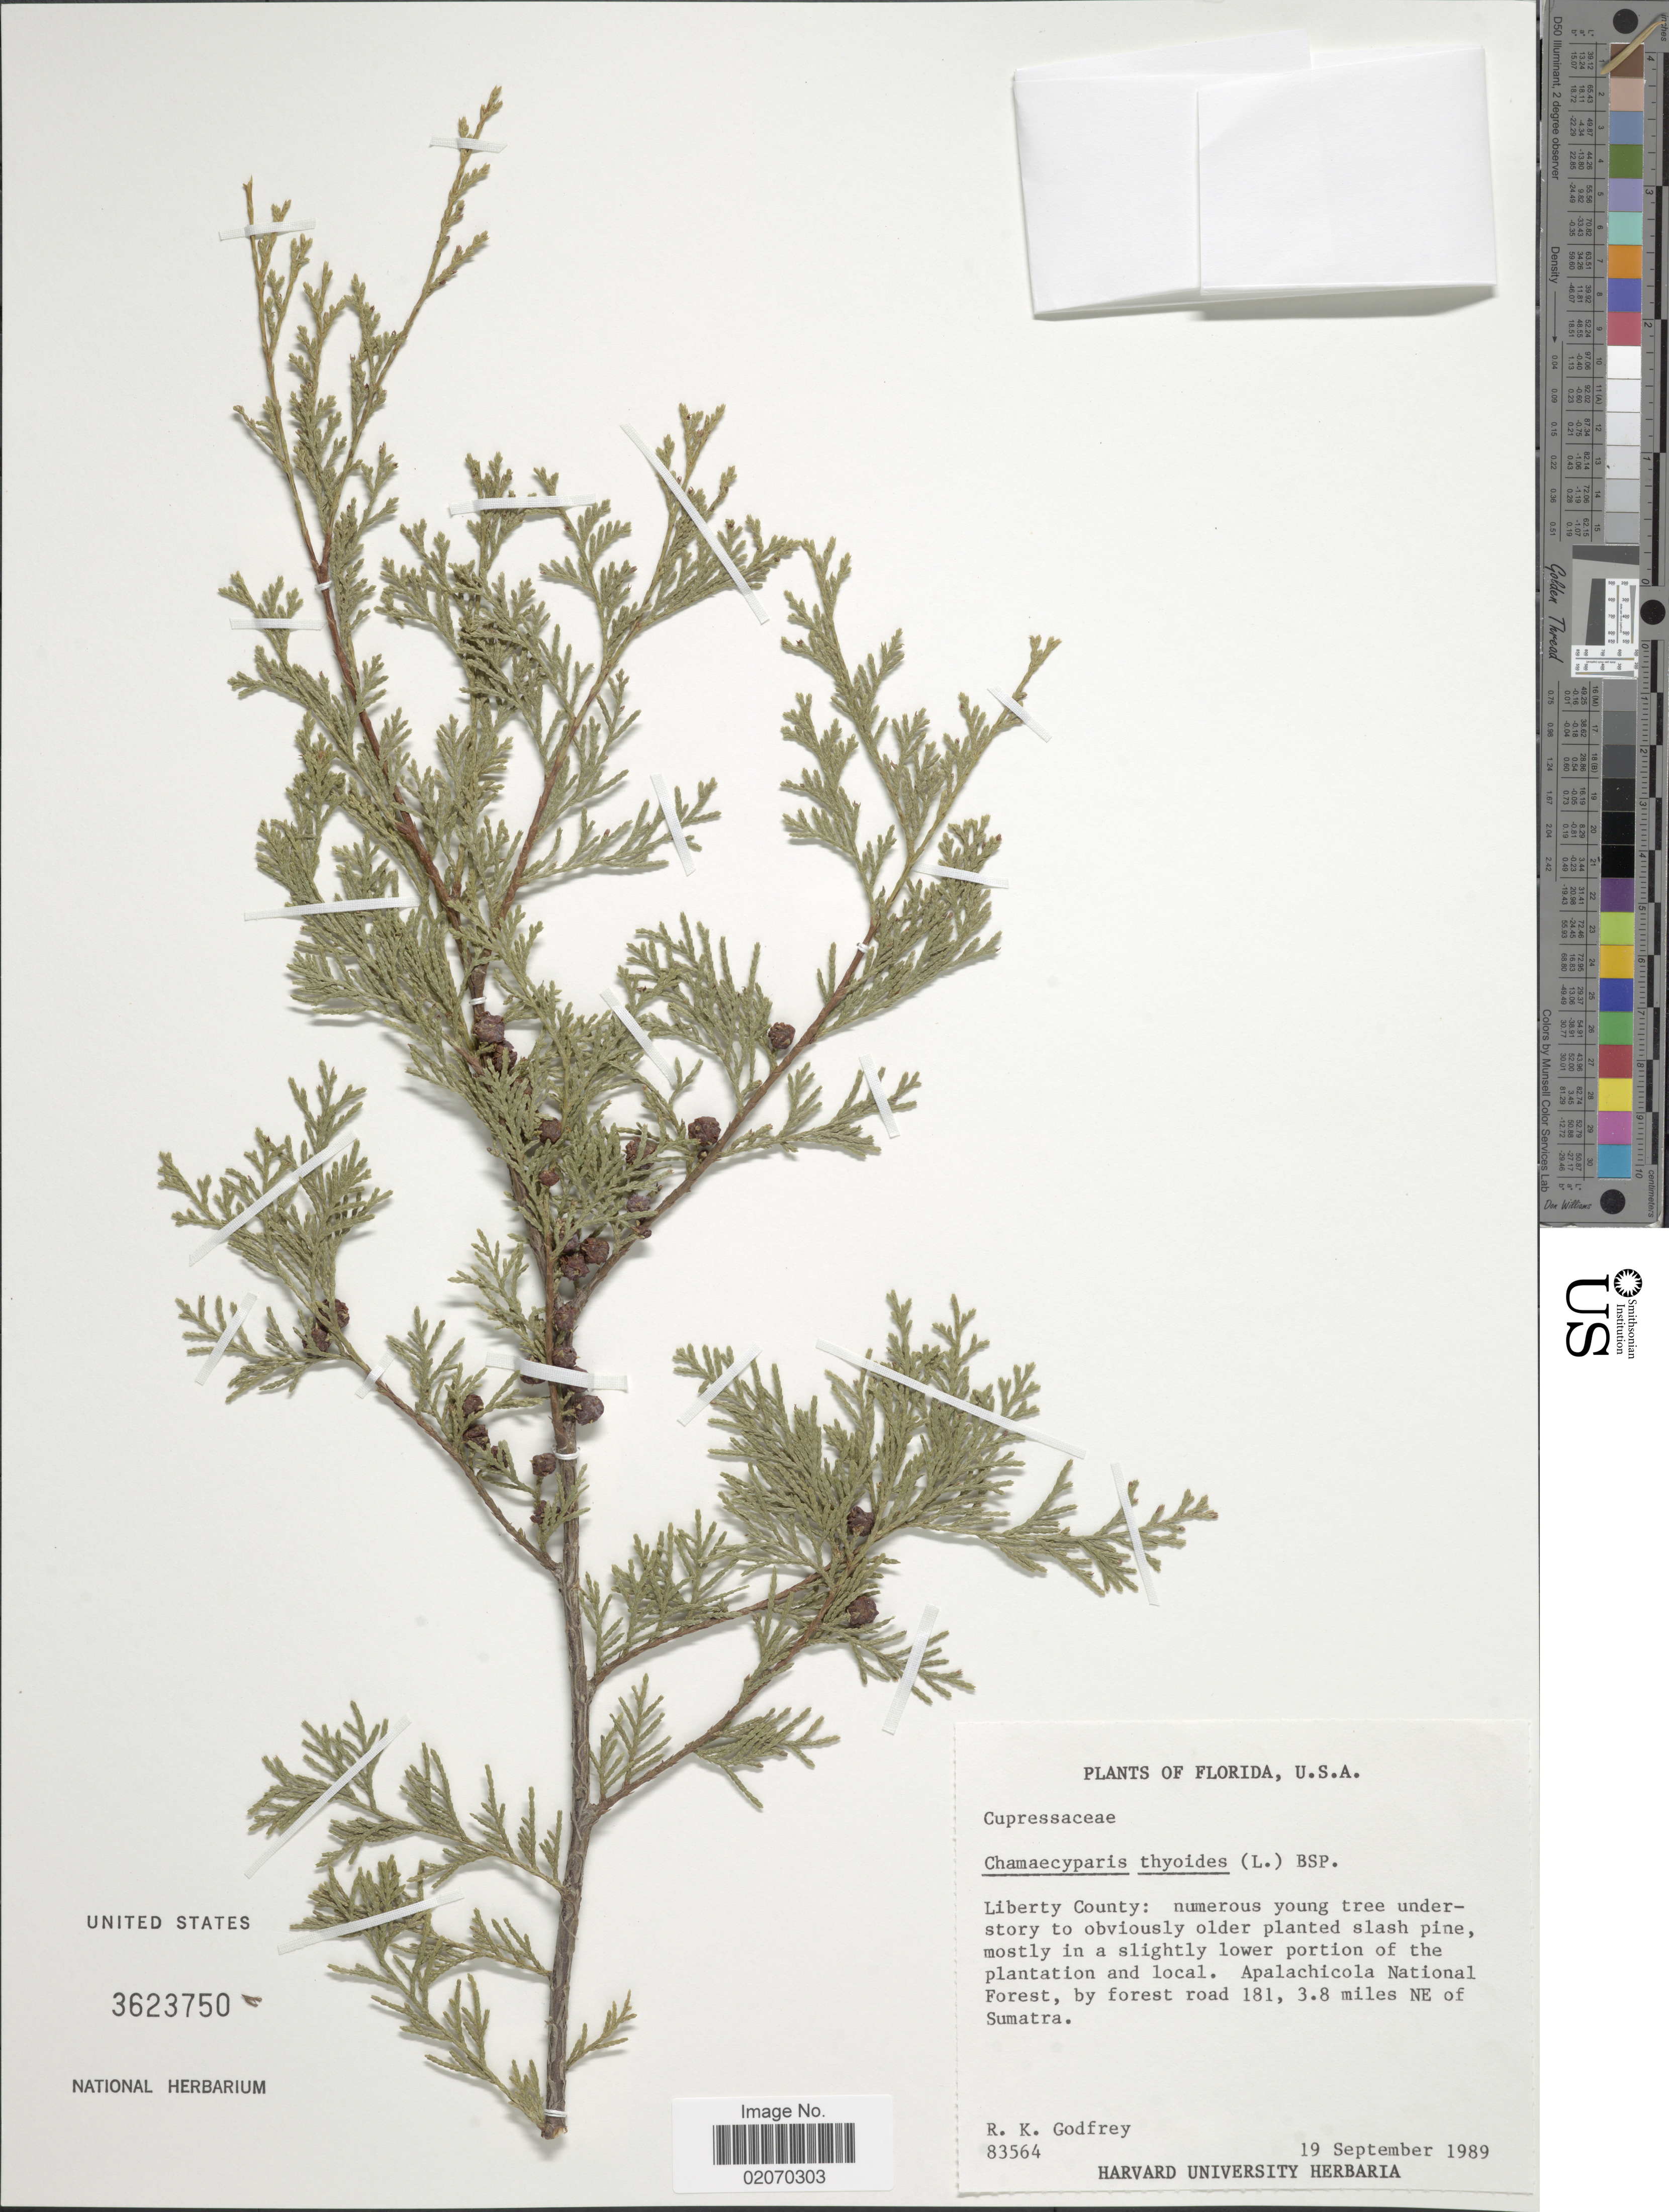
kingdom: Plantae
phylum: Tracheophyta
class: Pinopsida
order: Pinales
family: Cupressaceae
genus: Chamaecyparis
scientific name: Chamaecyparis thyoides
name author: (L.) Britton, Stearns & Poggenb.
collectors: R. K. Godfrey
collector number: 83564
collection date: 1989-09-19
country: United States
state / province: Florida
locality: Liberty County: Apalachicola National Forest, by forest road 181, 3.8 miles NE of Sumatra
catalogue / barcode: US 3623750